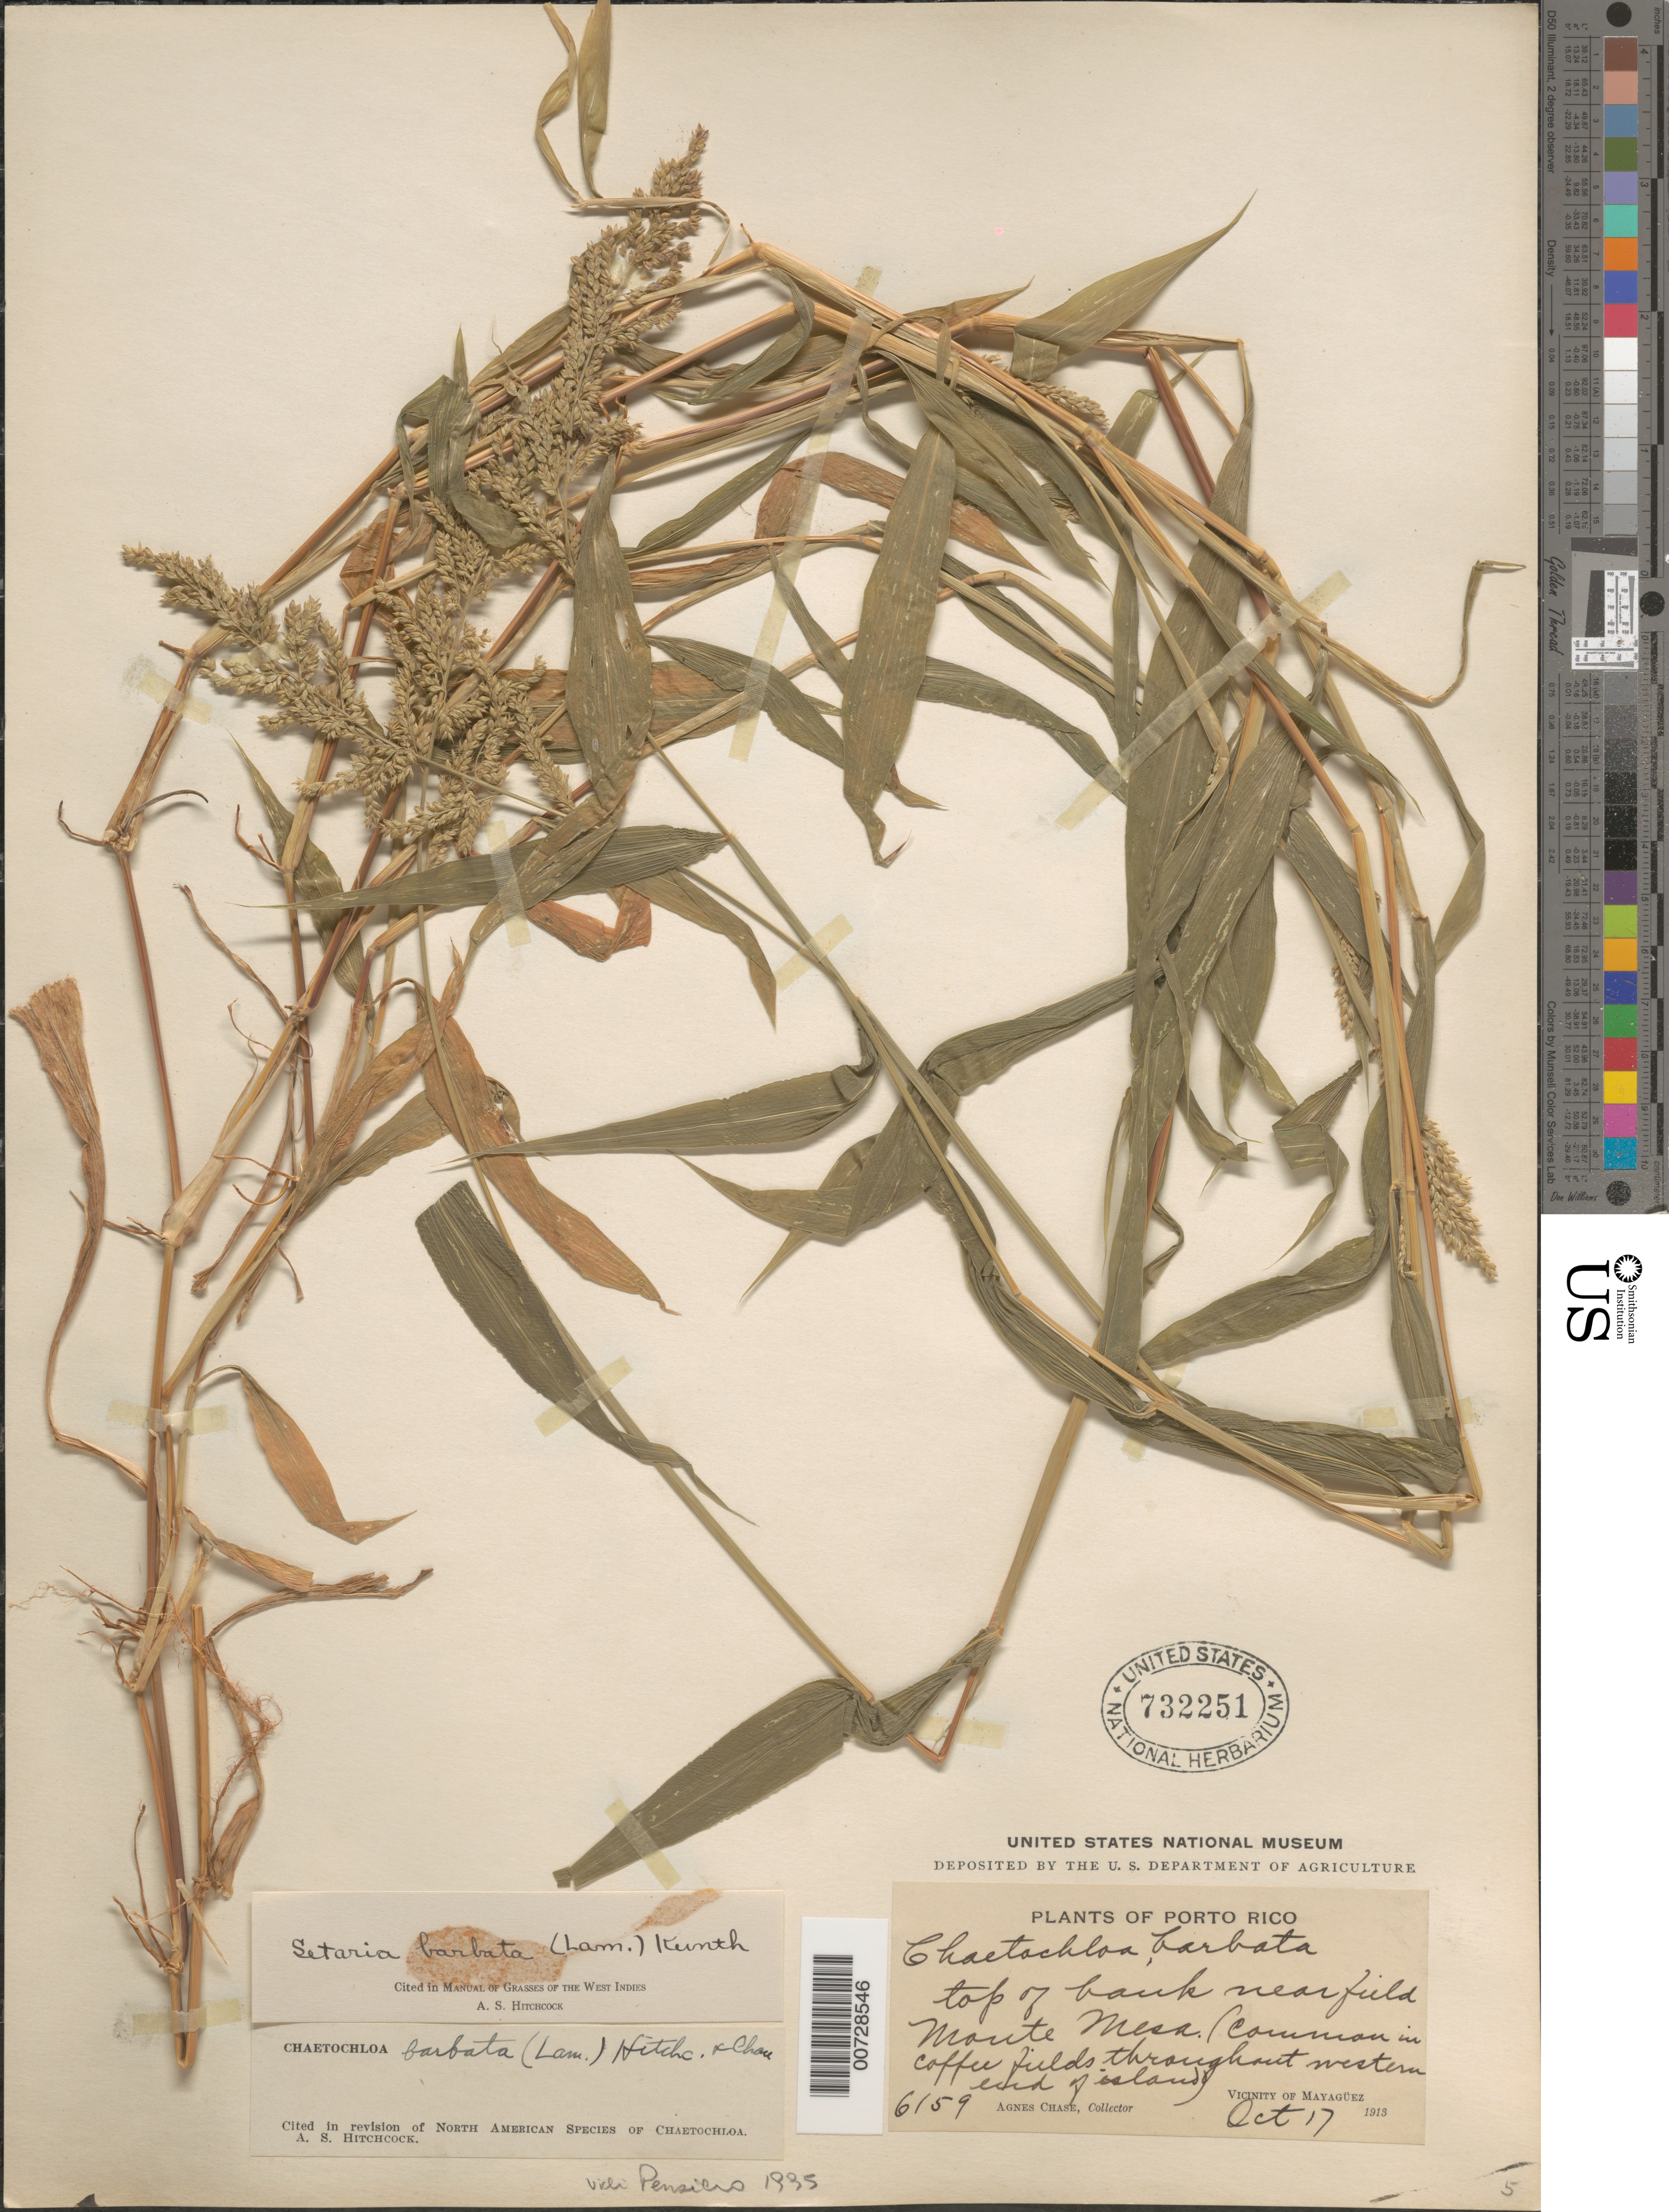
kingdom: Plantae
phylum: Tracheophyta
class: Liliopsida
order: Poales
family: Poaceae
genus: Setaria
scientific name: Setaria barbata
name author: (Lam.) Kunth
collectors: A. Chase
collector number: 6159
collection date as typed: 17 Oct 1913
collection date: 1913-10-17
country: Puerto Rico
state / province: Mayagüez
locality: Monte Mesa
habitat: Top of bank near field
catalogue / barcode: US 732251